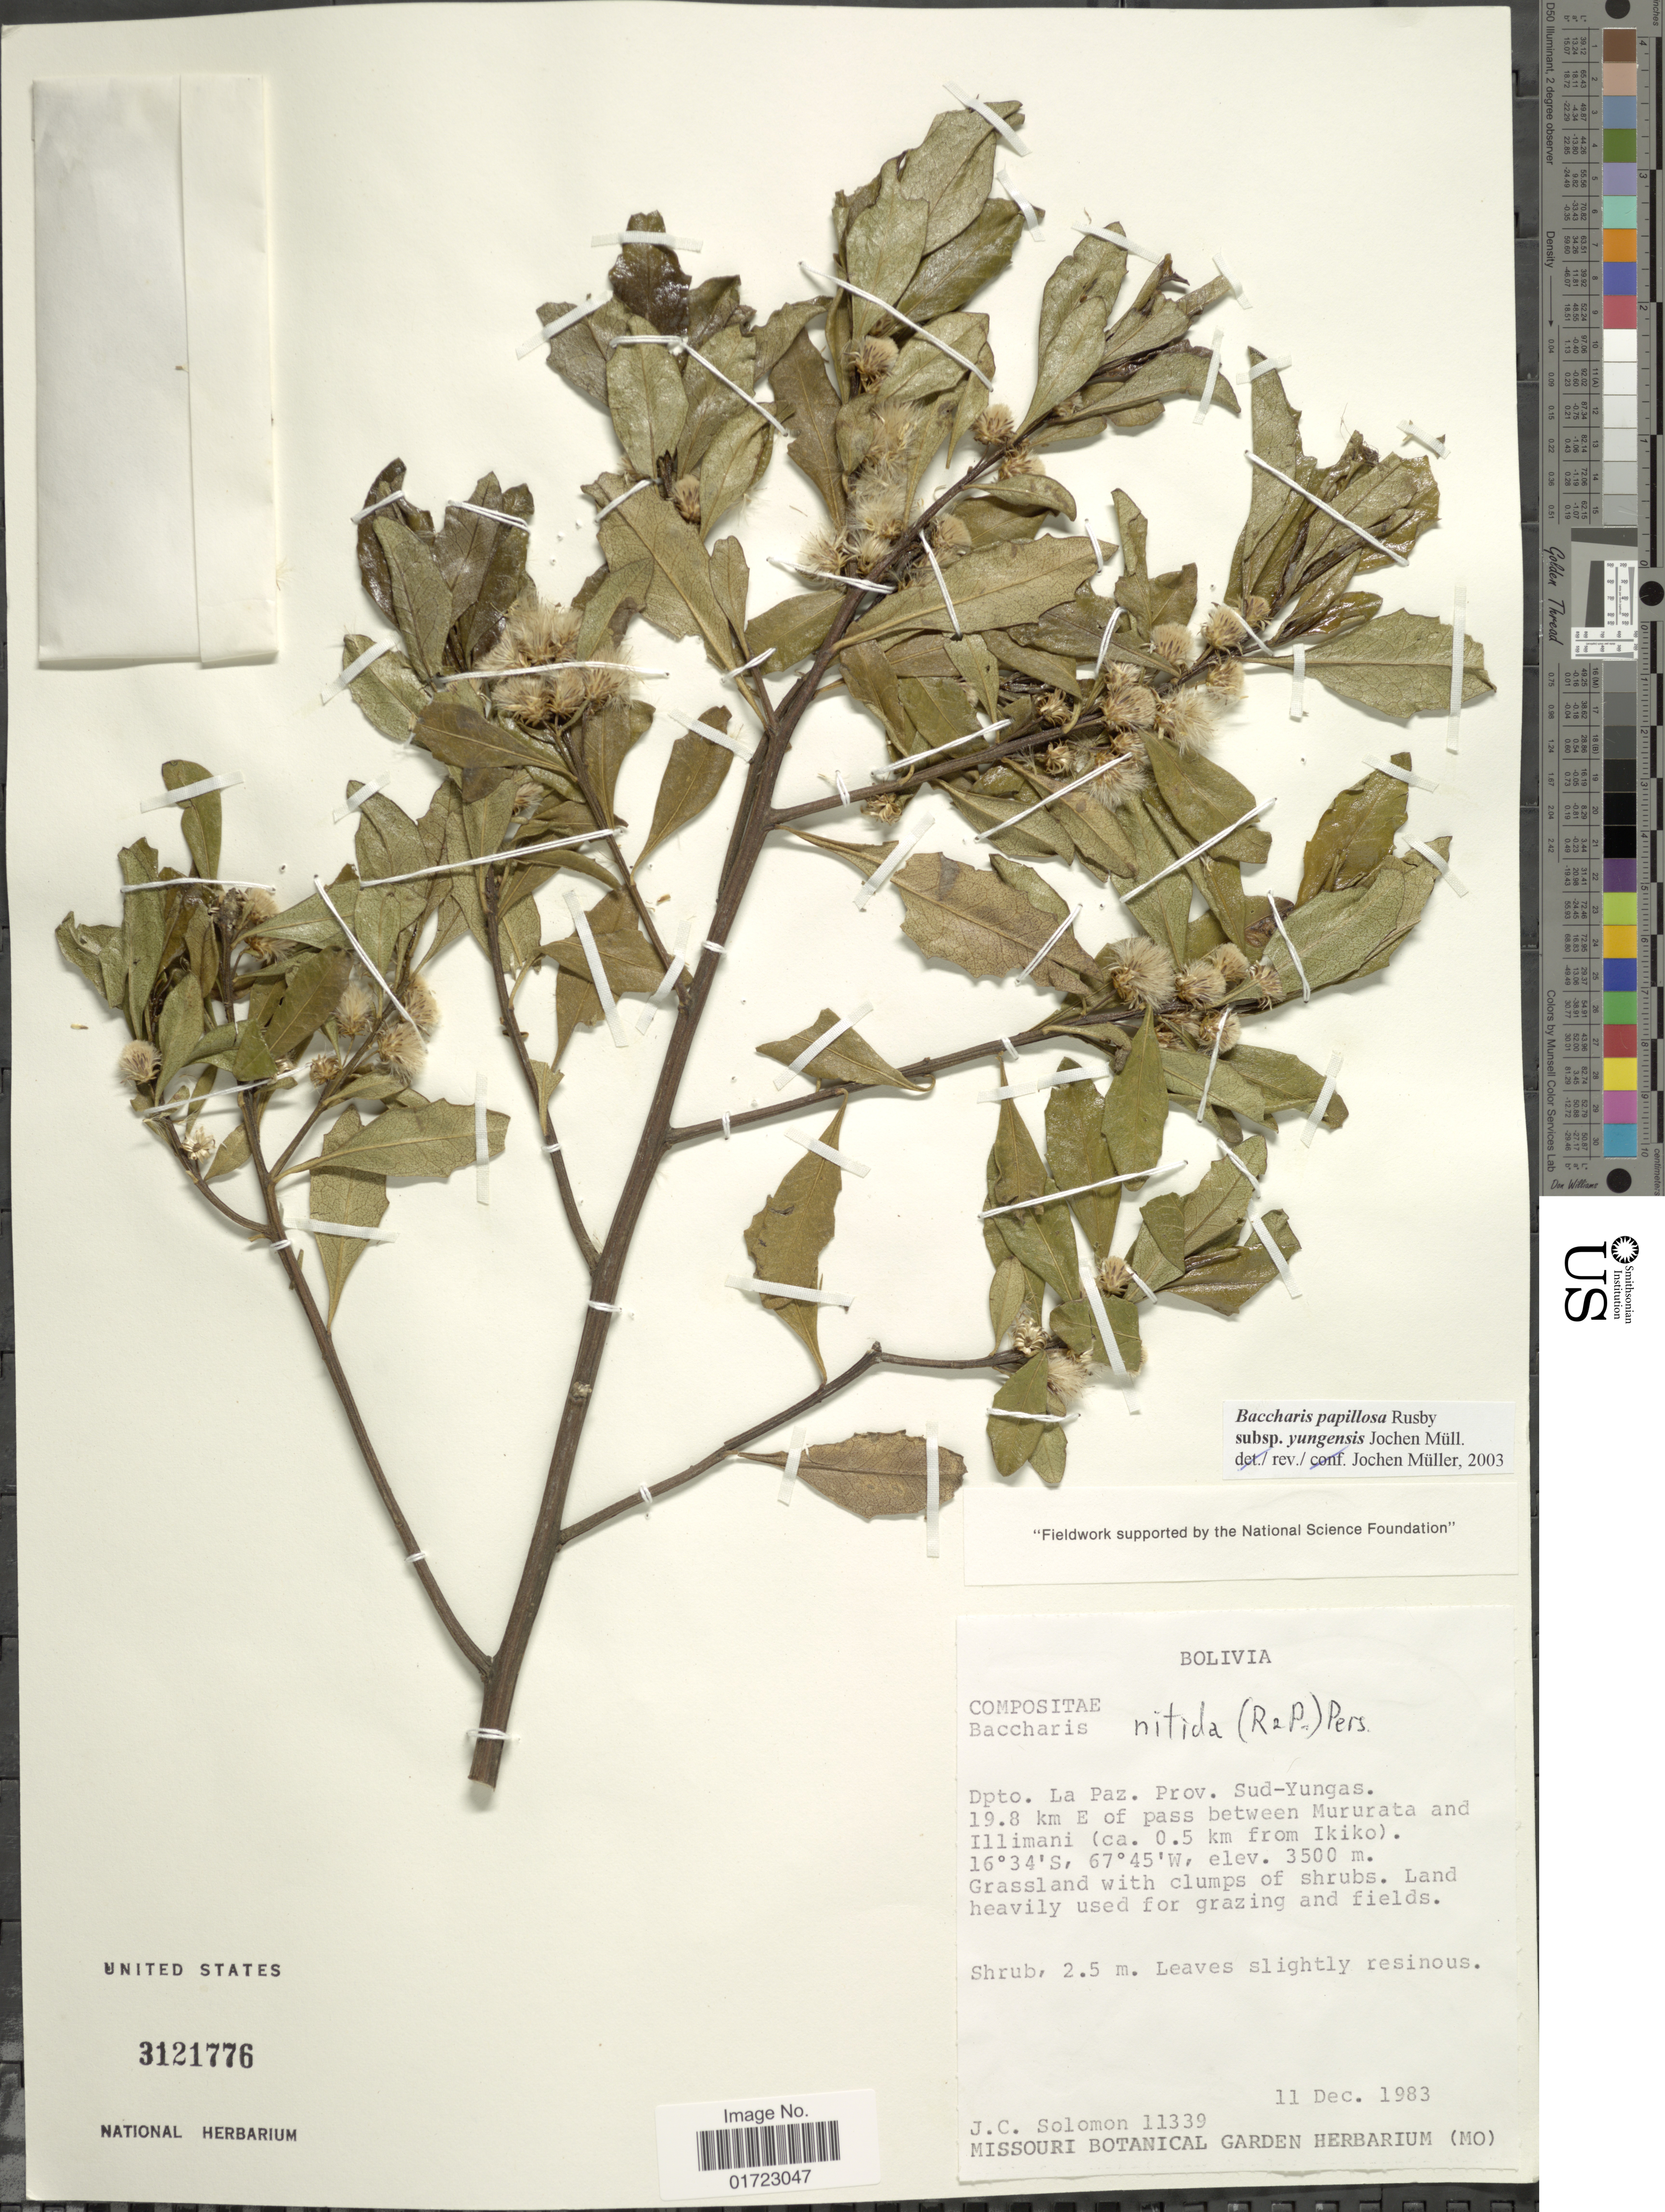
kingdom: Plantae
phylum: Tracheophyta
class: Magnoliopsida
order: Asterales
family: Asteraceae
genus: Baccharis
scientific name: Baccharis papillosa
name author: Rusby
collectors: J. C. Solomon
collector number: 11339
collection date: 1983-12-11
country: Bolivia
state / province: La Paz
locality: Prov. Sud-Yungas 19.8 km E of pass between Mururata and Illimani (ca. 0.5 km from Ikiko).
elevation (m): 3500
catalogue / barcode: US 3121776